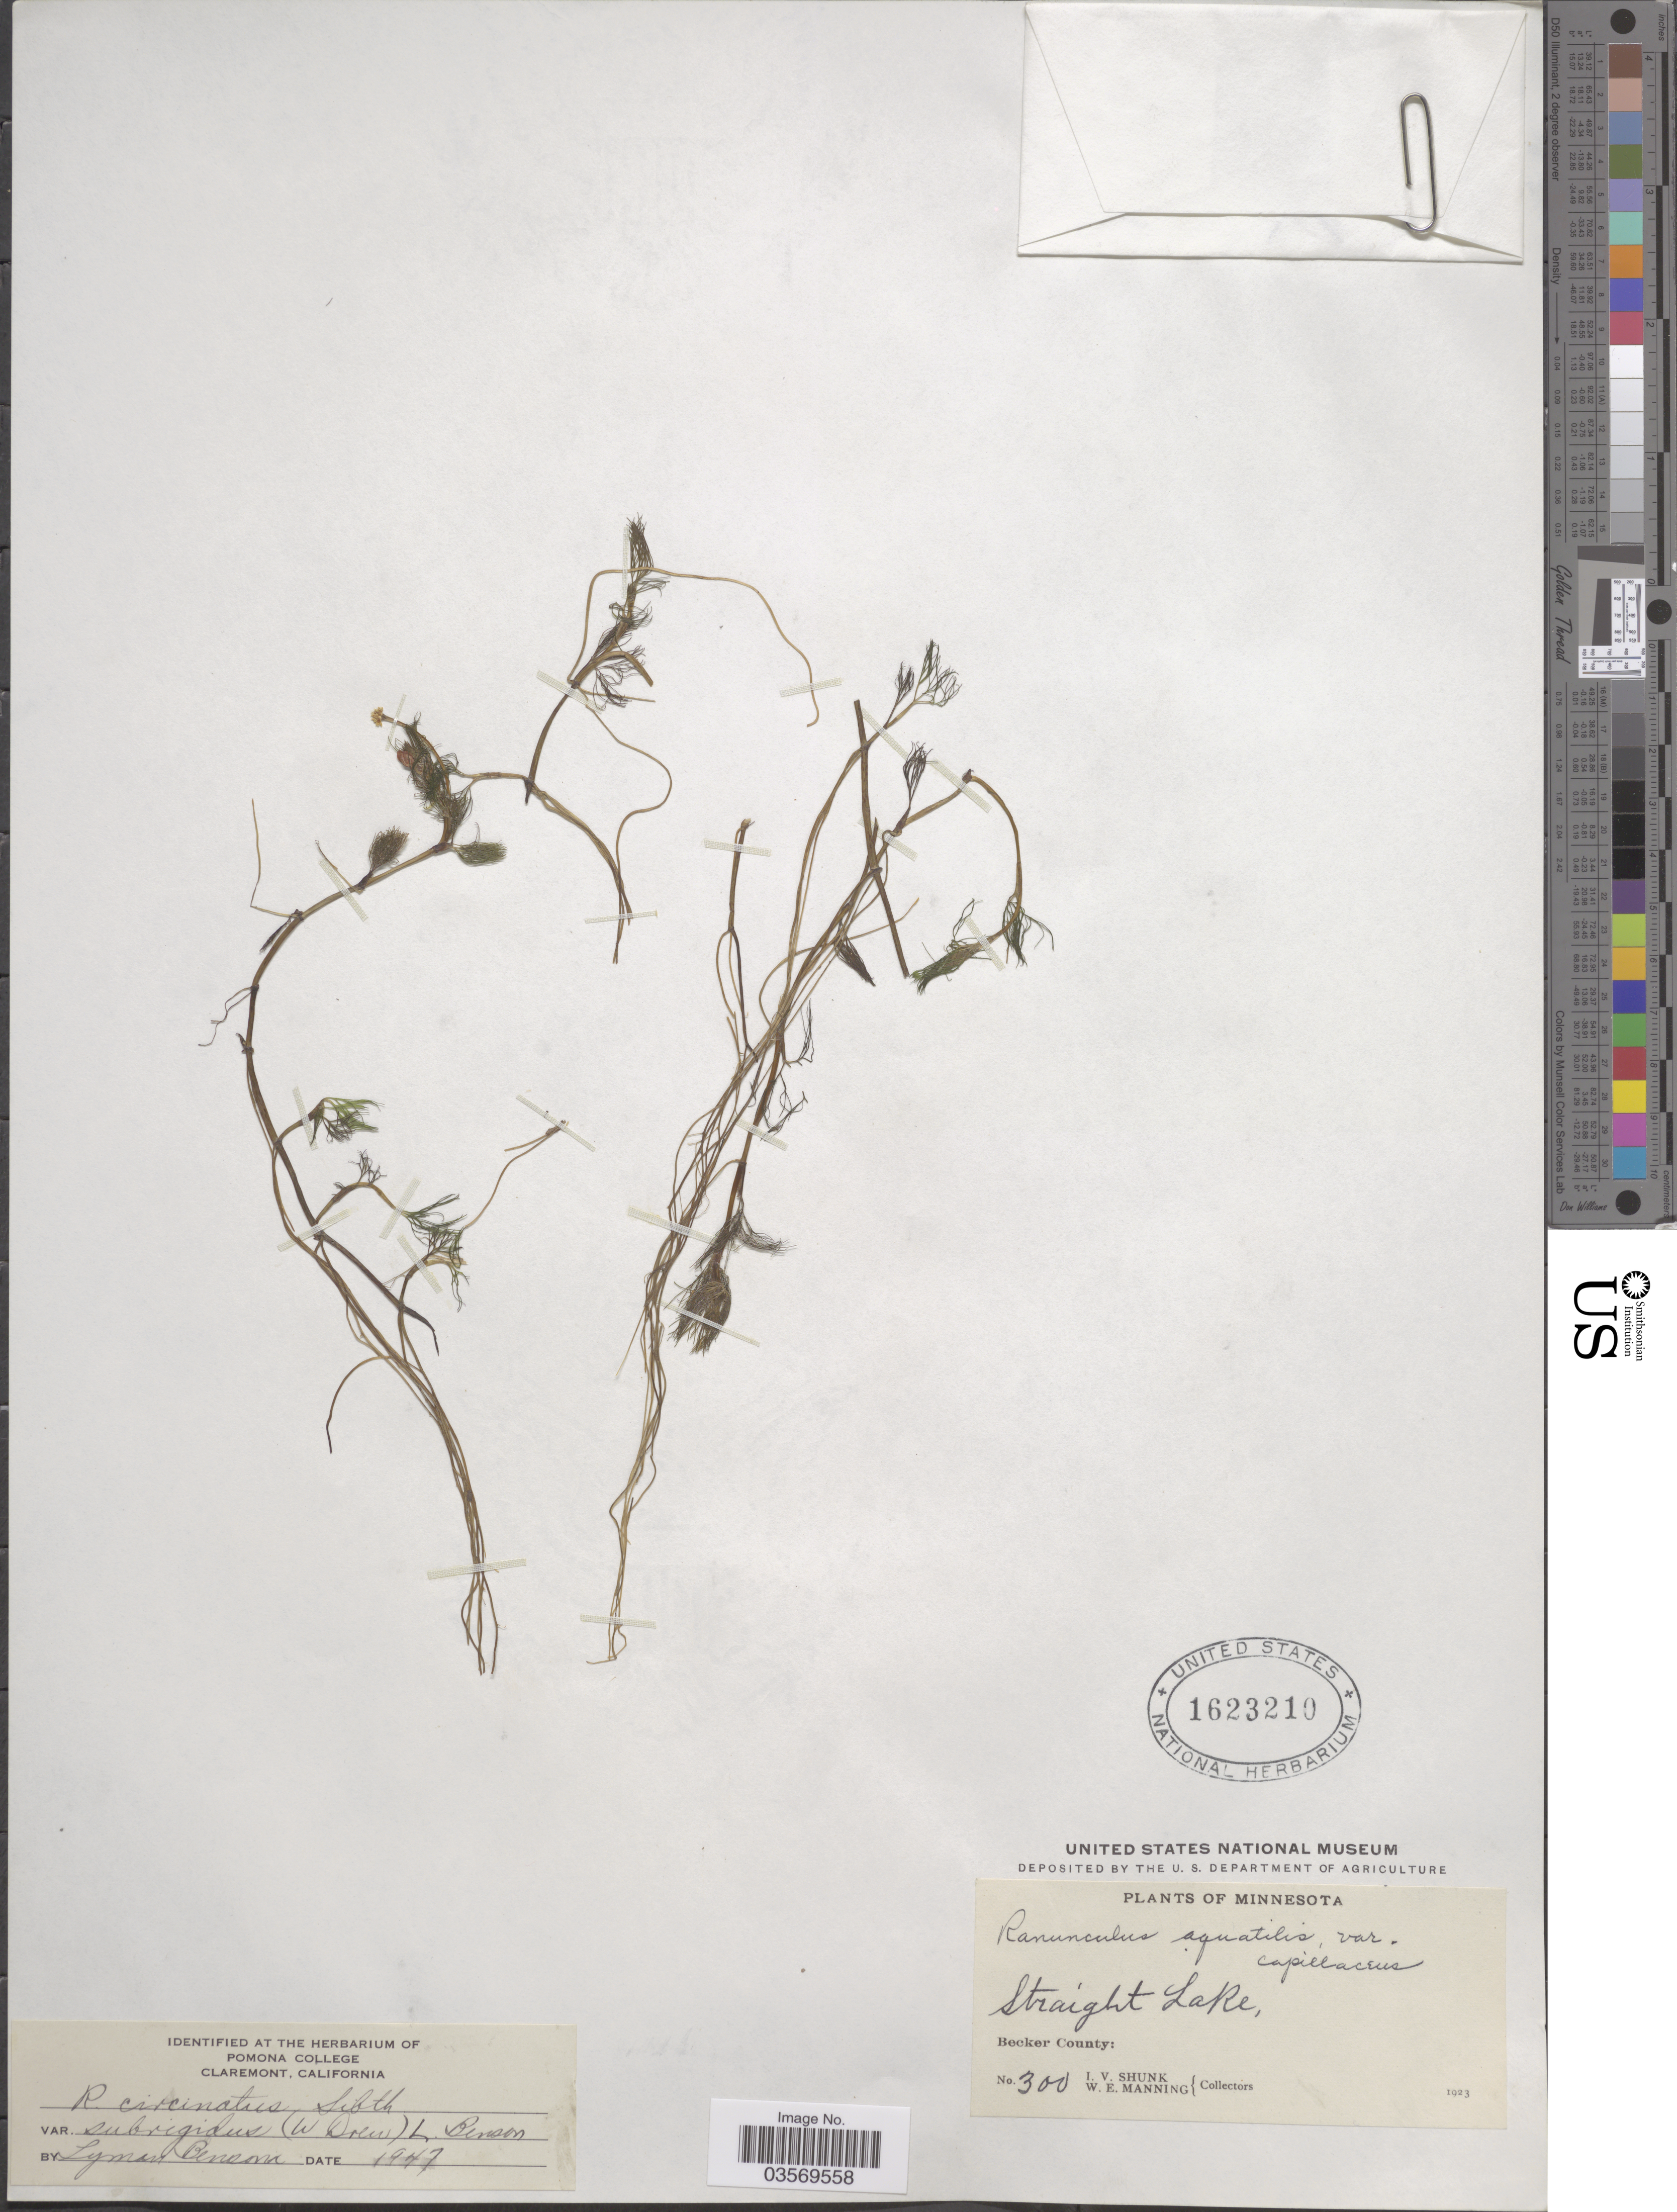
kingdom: Plantae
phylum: Tracheophyta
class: Magnoliopsida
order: Ranunculales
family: Ranunculaceae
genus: Ranunculus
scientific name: Ranunculus subrigidus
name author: W.B. Drew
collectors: I. Shunk & W. Manning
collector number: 300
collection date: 1923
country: United States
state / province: Minnesota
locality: Straight Lake, Becker County.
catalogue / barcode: US 1623210